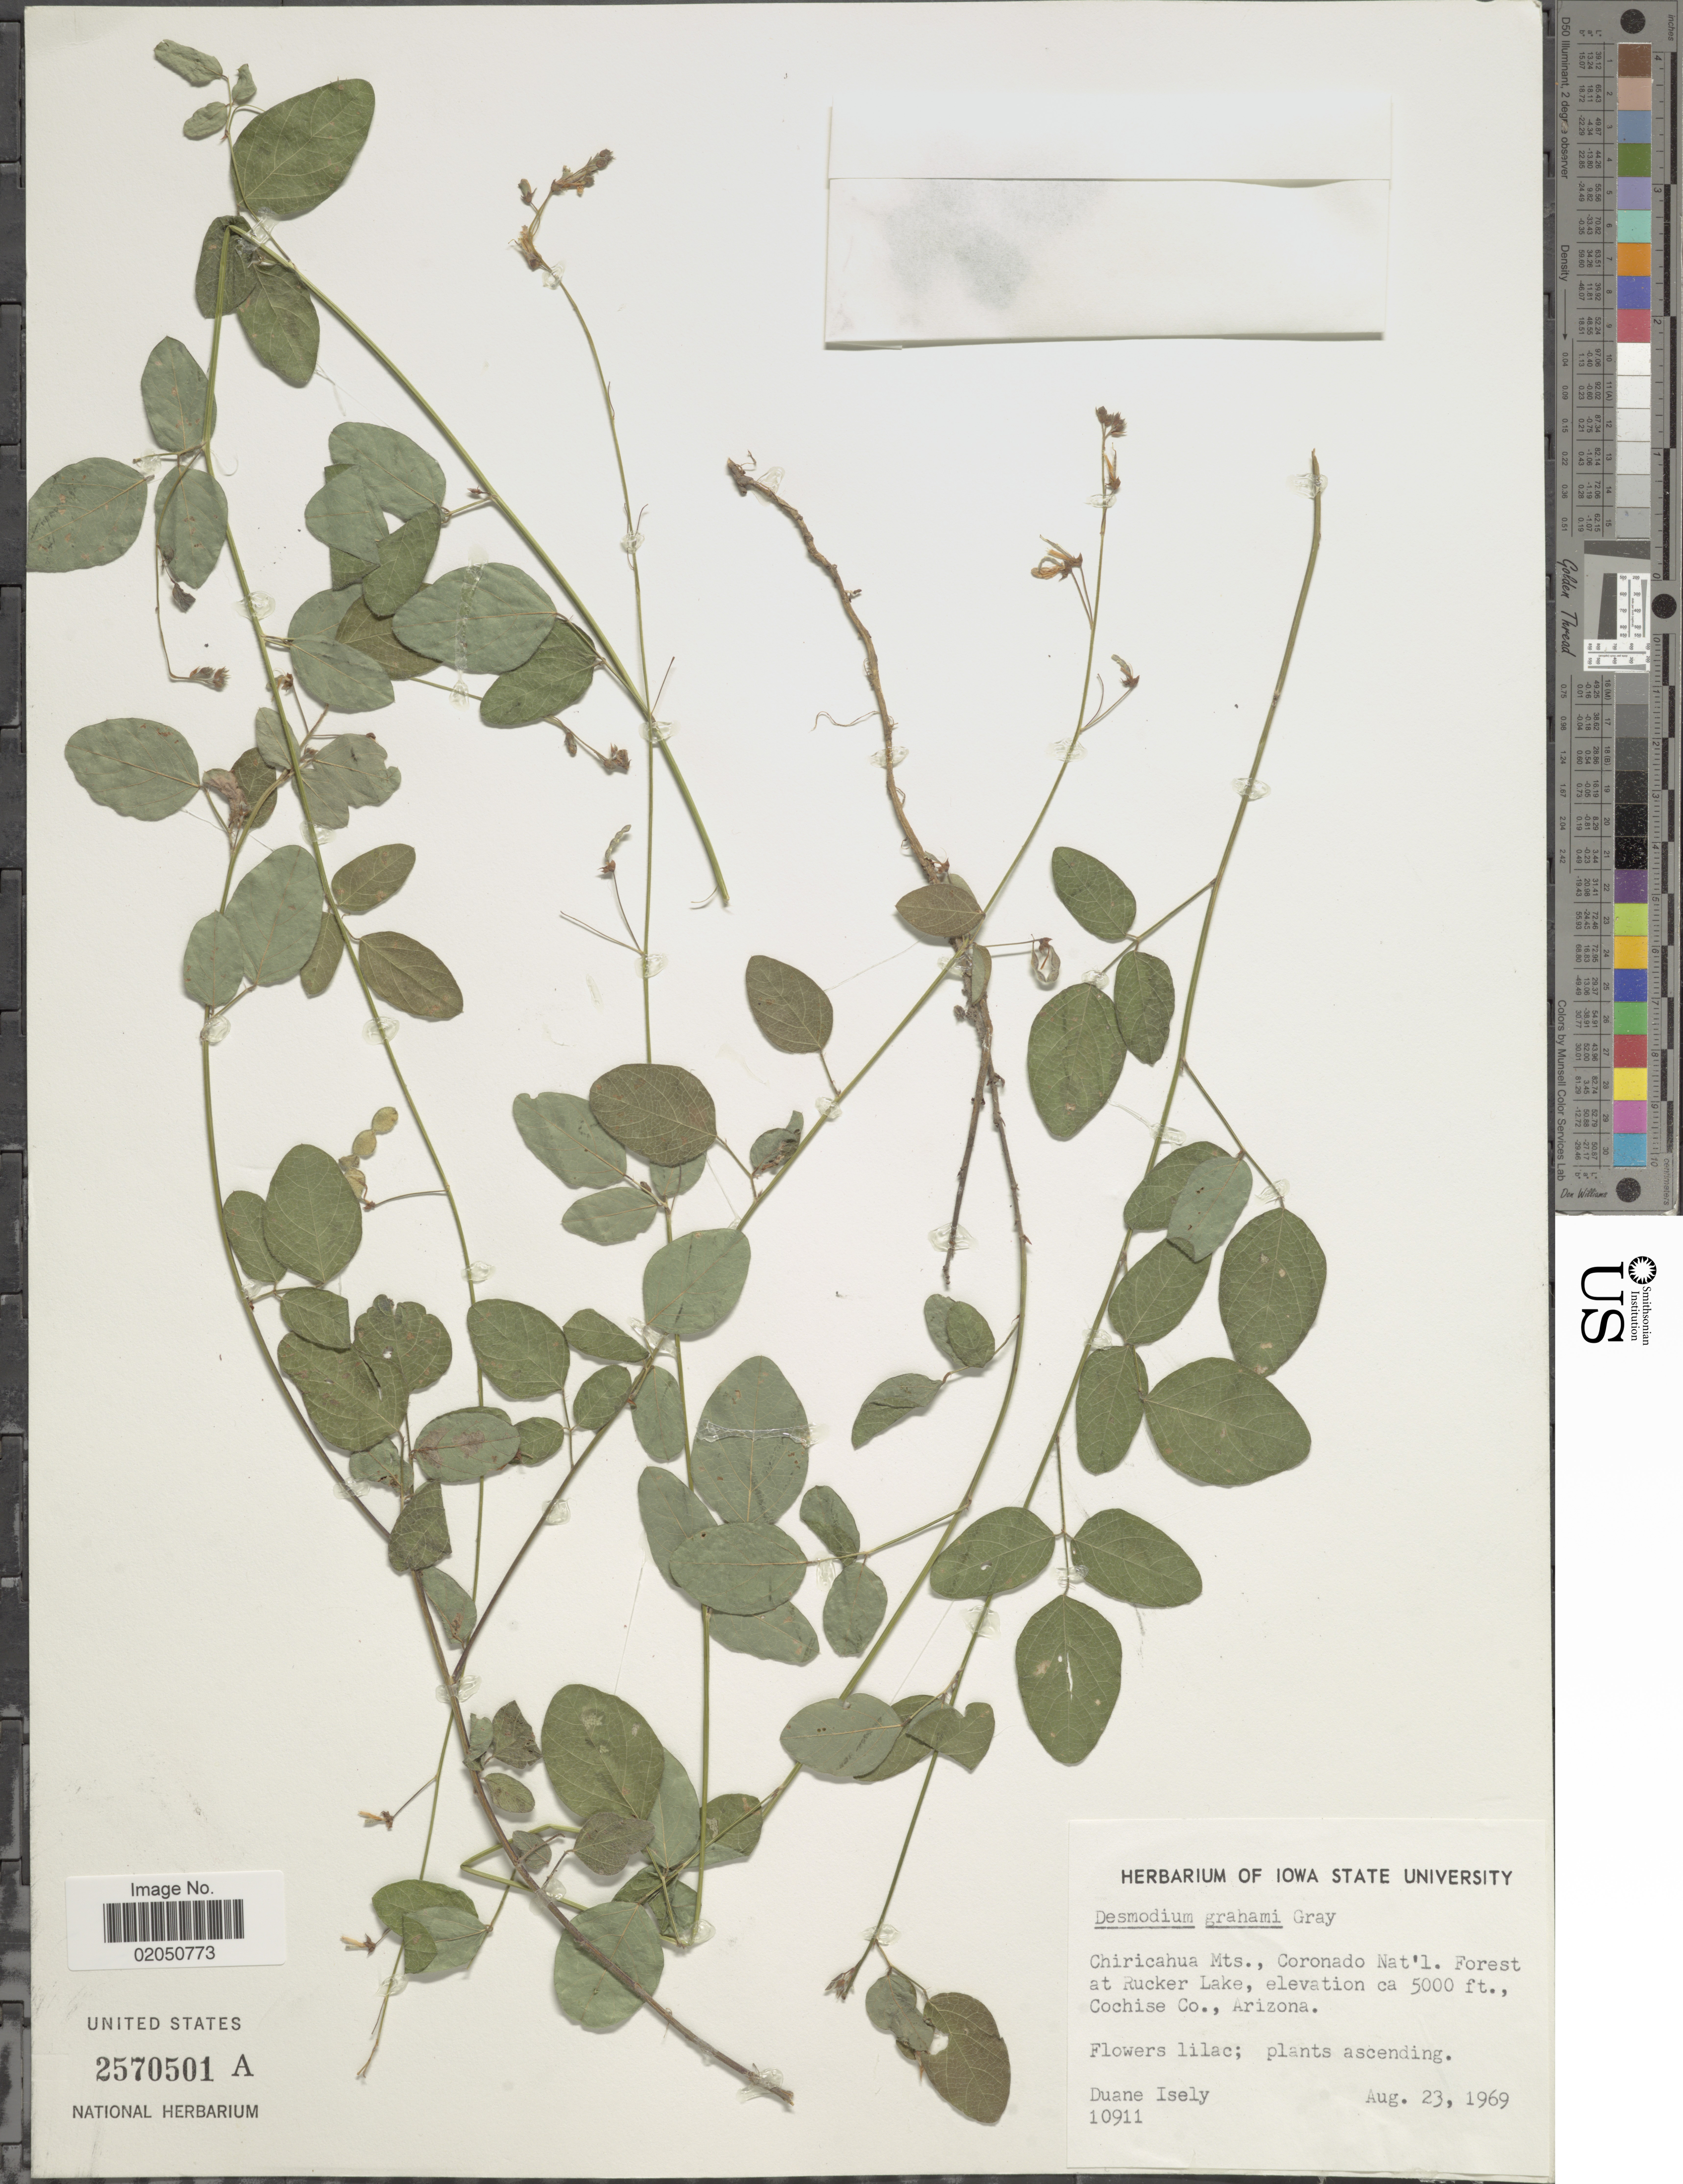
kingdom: Plantae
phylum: Tracheophyta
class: Magnoliopsida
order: Fabales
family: Fabaceae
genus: Desmodium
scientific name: Desmodium grahamii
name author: A. Gray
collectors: D. Isely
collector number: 10911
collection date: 1969-08-23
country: United States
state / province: Arizona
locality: Chiricahua Mts., Coronado Nat'l Forest at Rucker Lake., Cochise Co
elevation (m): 1524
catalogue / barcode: US 2570501A